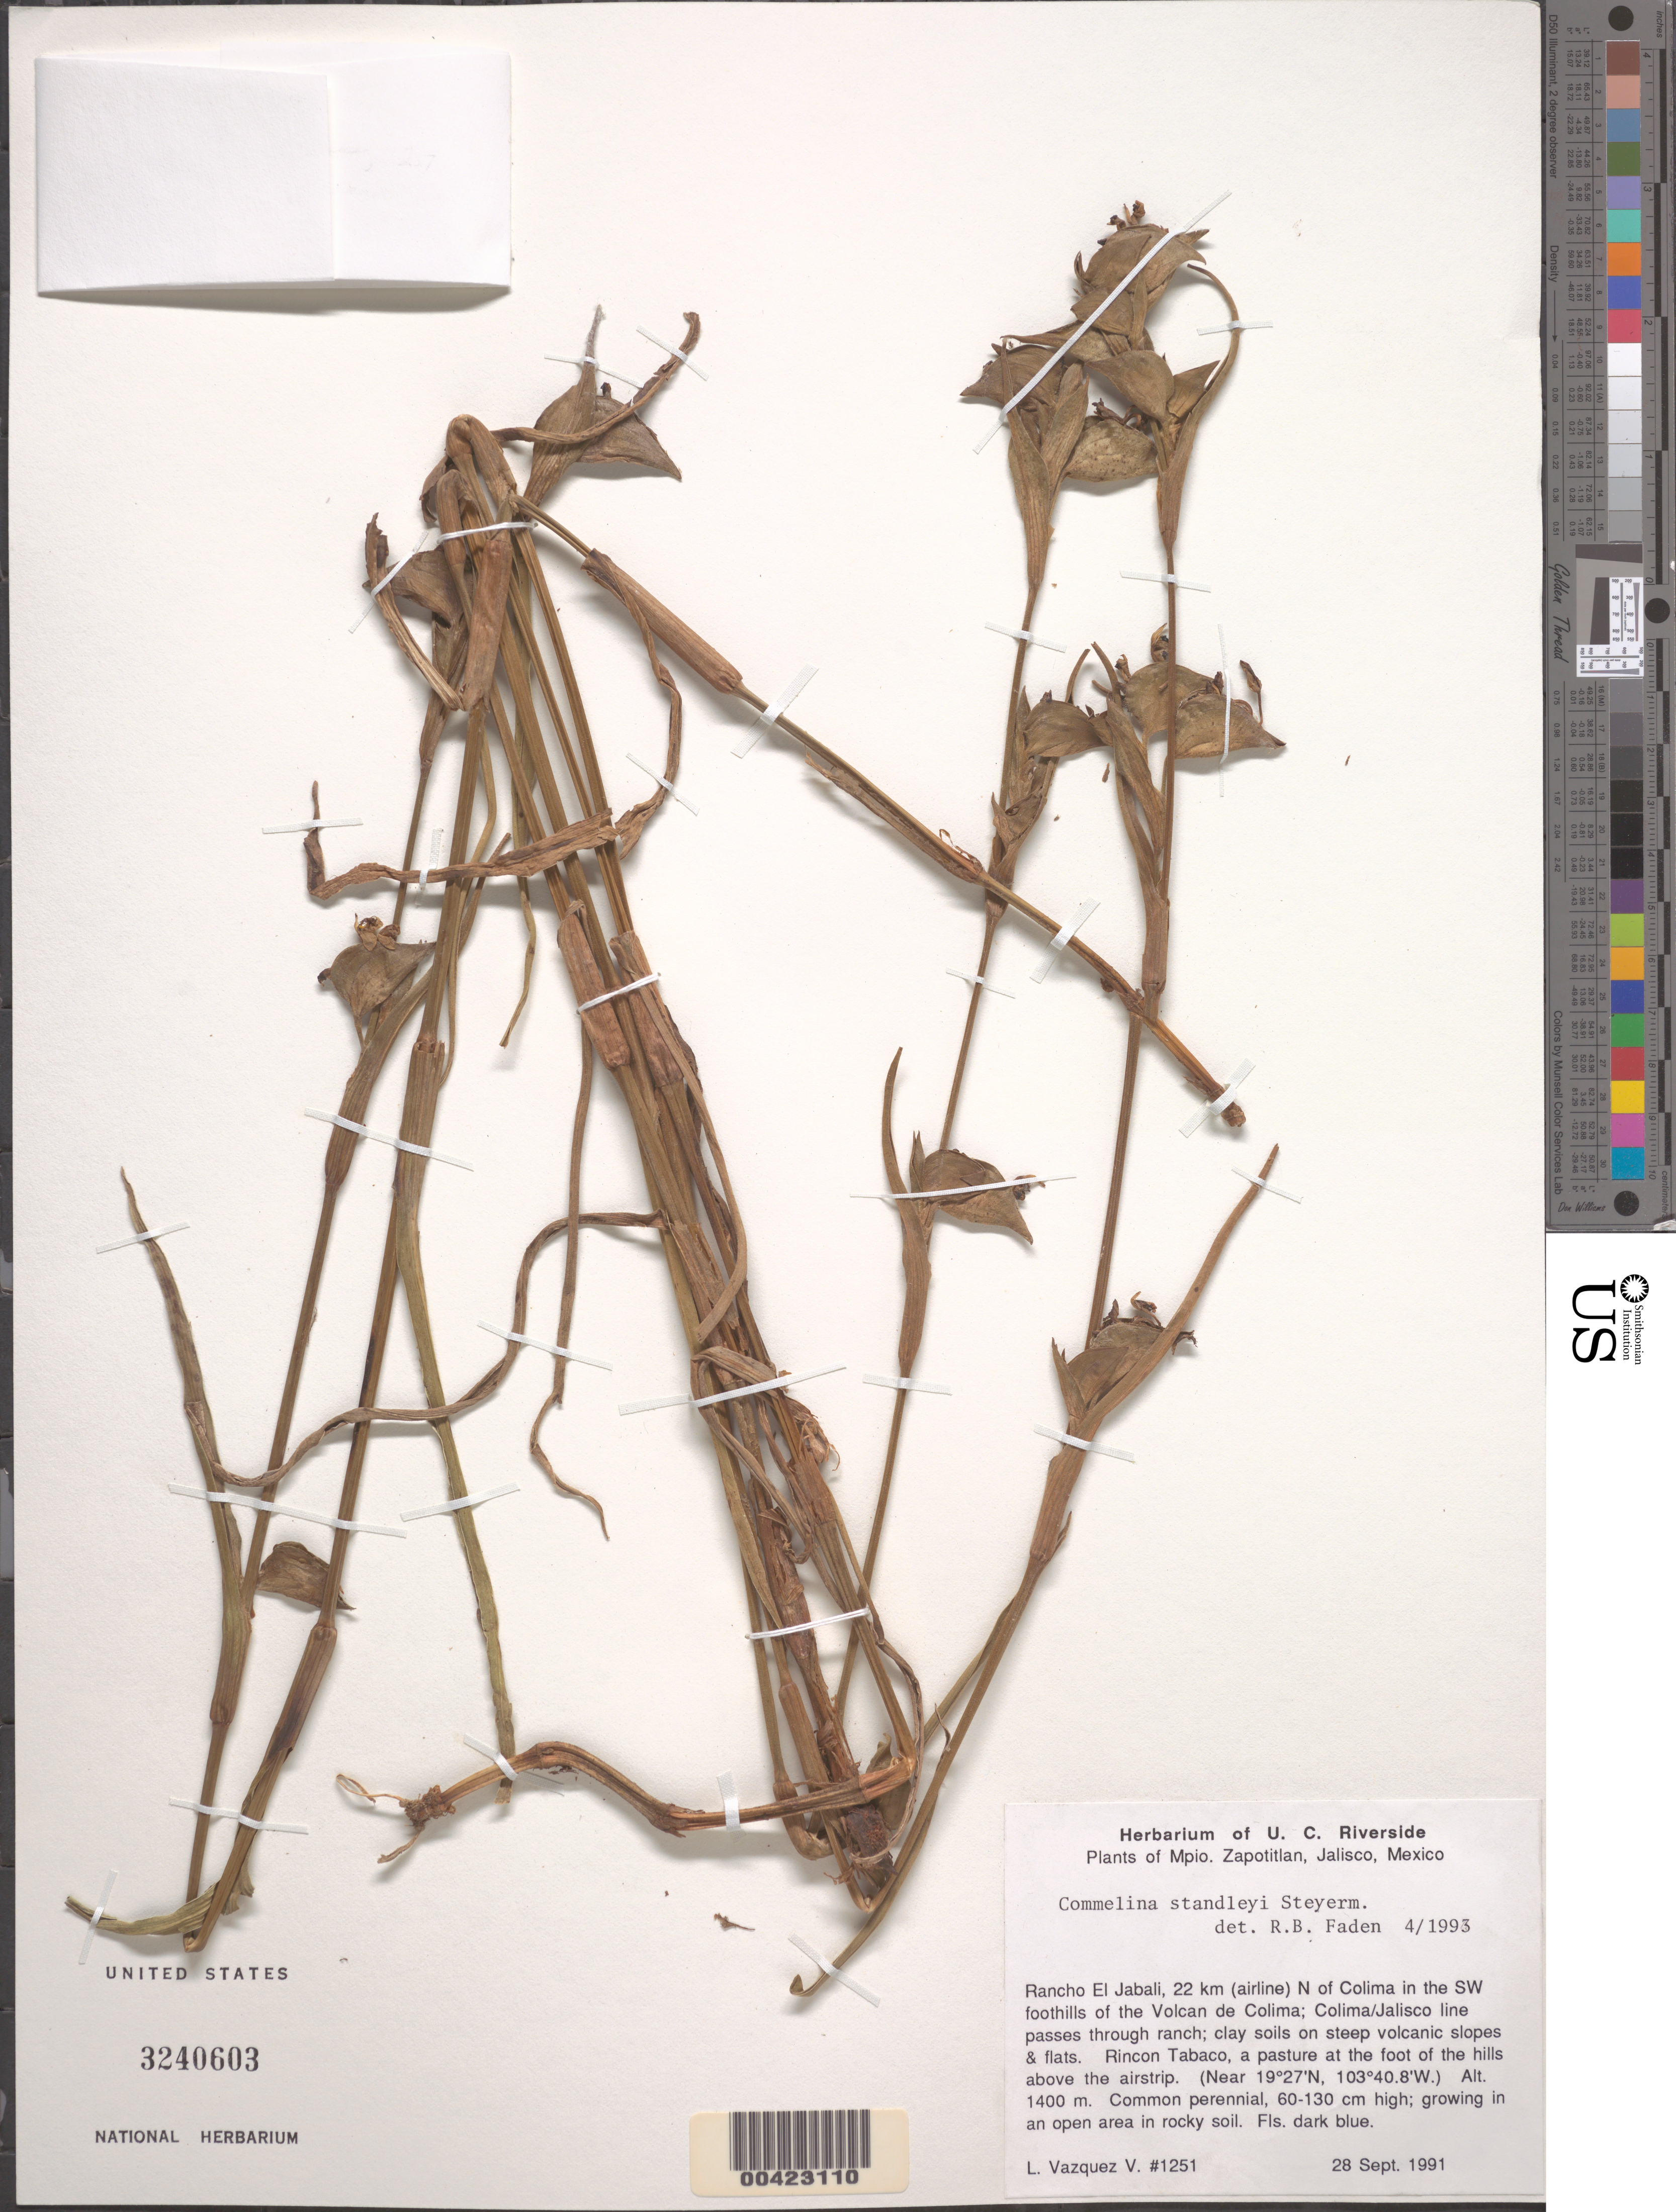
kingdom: Plantae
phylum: Tracheophyta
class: Liliopsida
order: Commelinales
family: Commelinaceae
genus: Commelina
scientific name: Commelina standleyi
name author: Steyerm.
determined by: Faden, Robert B., (US), Smithsonian Institution - National Museum of Natural History (UNITED STATES)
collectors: L. Vazquez V.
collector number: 1251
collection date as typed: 28 Sep 1991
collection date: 1991-09-28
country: Mexico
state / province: Jalisco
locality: Rancho El Jabali, N of Colima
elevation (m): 1400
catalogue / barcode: US 3240603